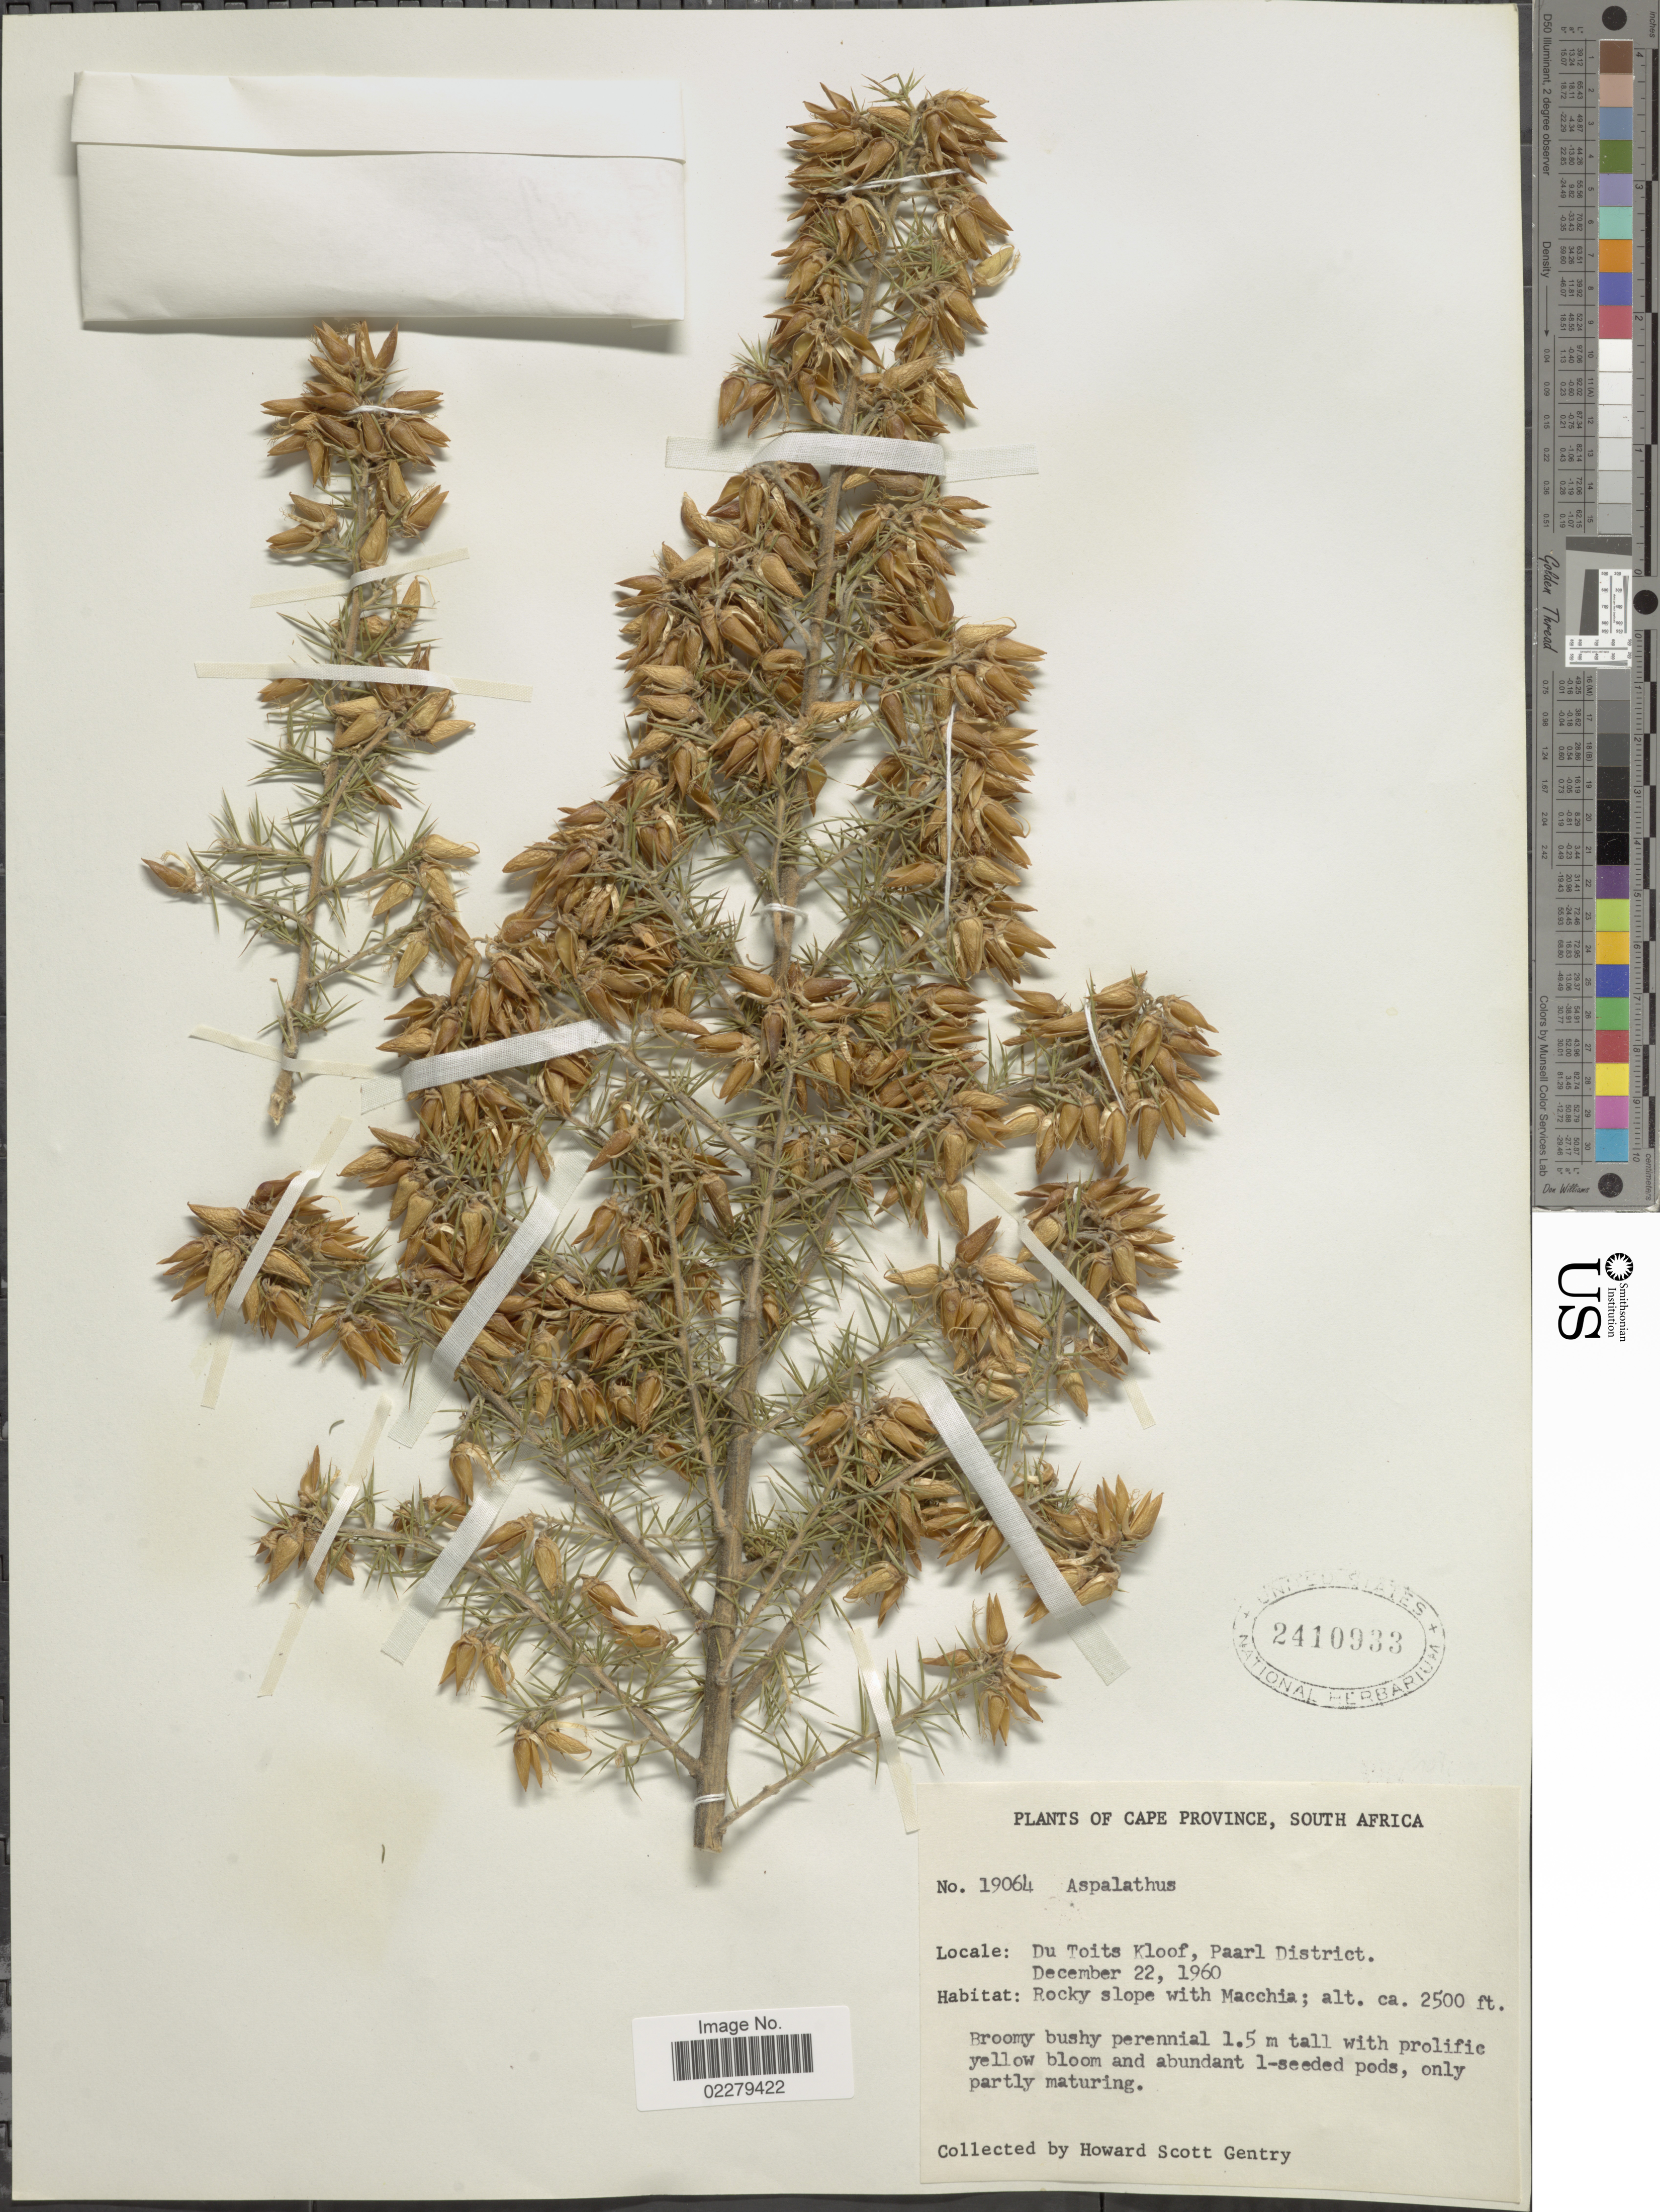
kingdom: Plantae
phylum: Tracheophyta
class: Magnoliopsida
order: Fabales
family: Fabaceae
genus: Aspalathus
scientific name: Aspalathus sp.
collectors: H. S. Gentry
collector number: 19064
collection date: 1960-12-22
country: South Africa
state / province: Western Cape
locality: Du Toits Kloof, Paarl District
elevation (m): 762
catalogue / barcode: US 2410933